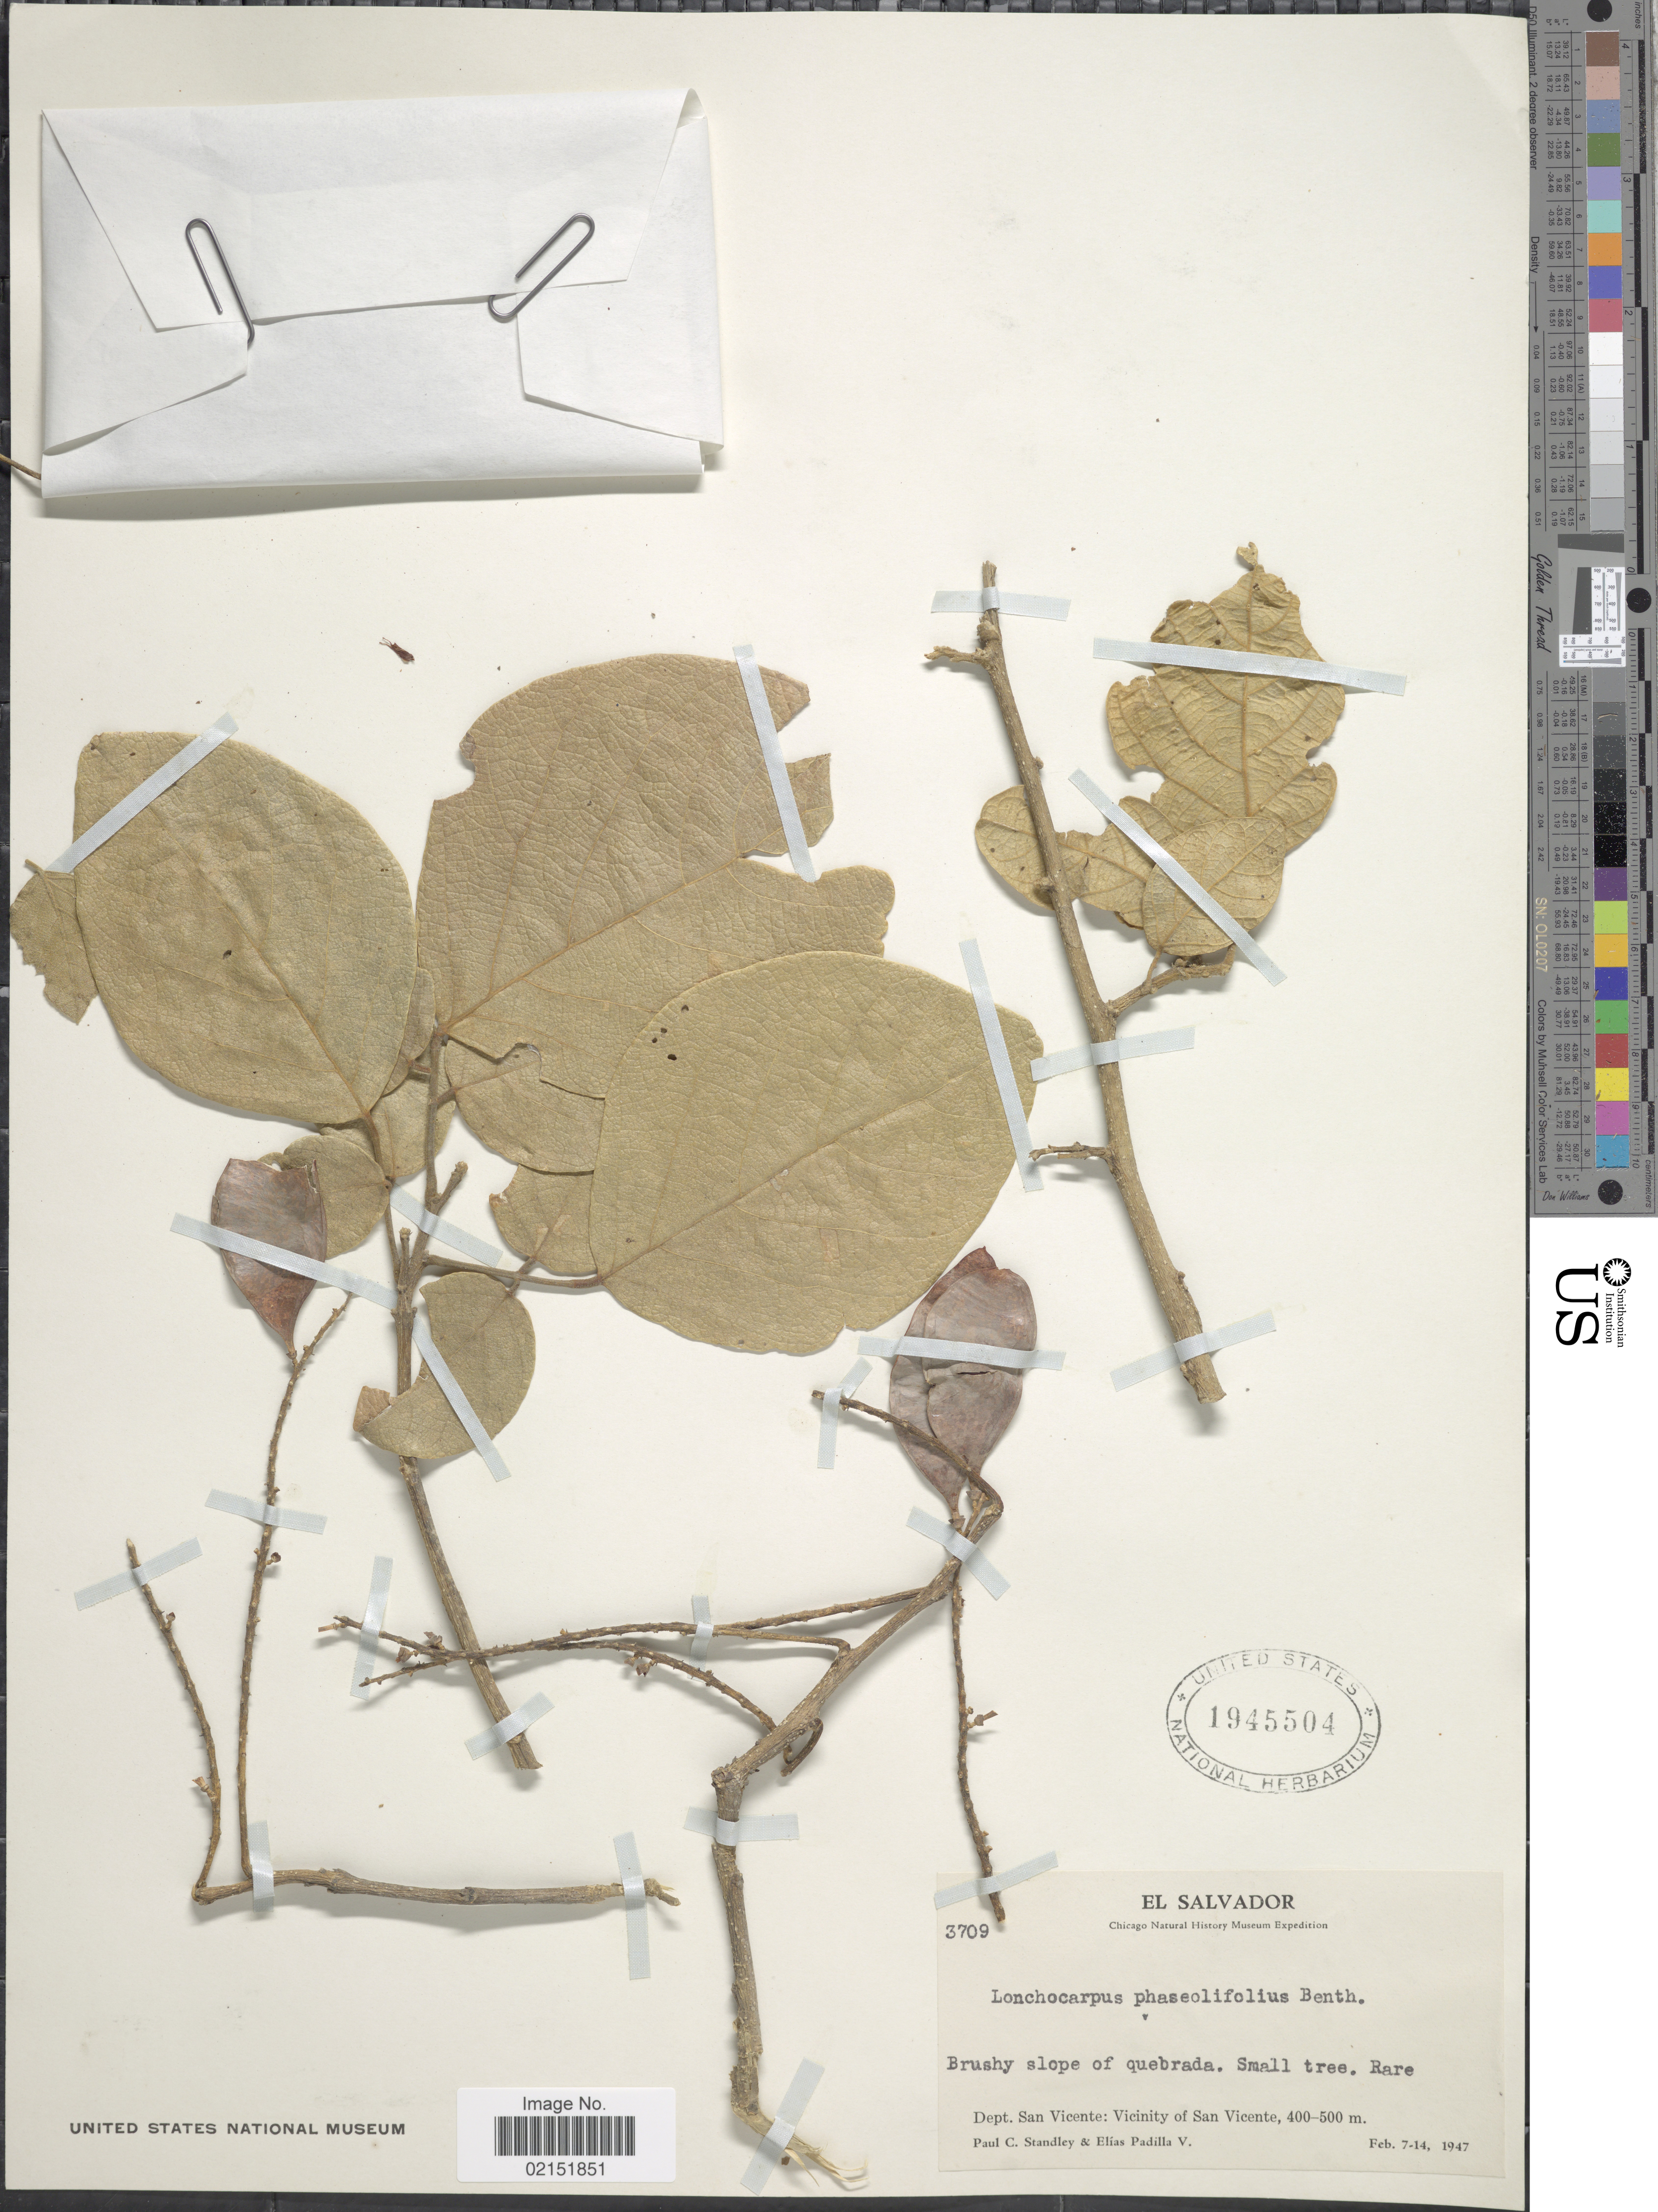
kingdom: Plantae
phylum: Tracheophyta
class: Magnoliopsida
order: Fabales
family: Fabaceae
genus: Lonchocarpus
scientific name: Lonchocarpus phaseolifolius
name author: Benth.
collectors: P. C. Standley & E. Padilla V.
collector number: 3709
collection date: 1947-02-07/1947-02-14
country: El Salvador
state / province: San Vincente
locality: Brushy slope of quebrada, Dept. San Vicente: Vicinity of San Vicente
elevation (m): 400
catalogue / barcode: US 1945504